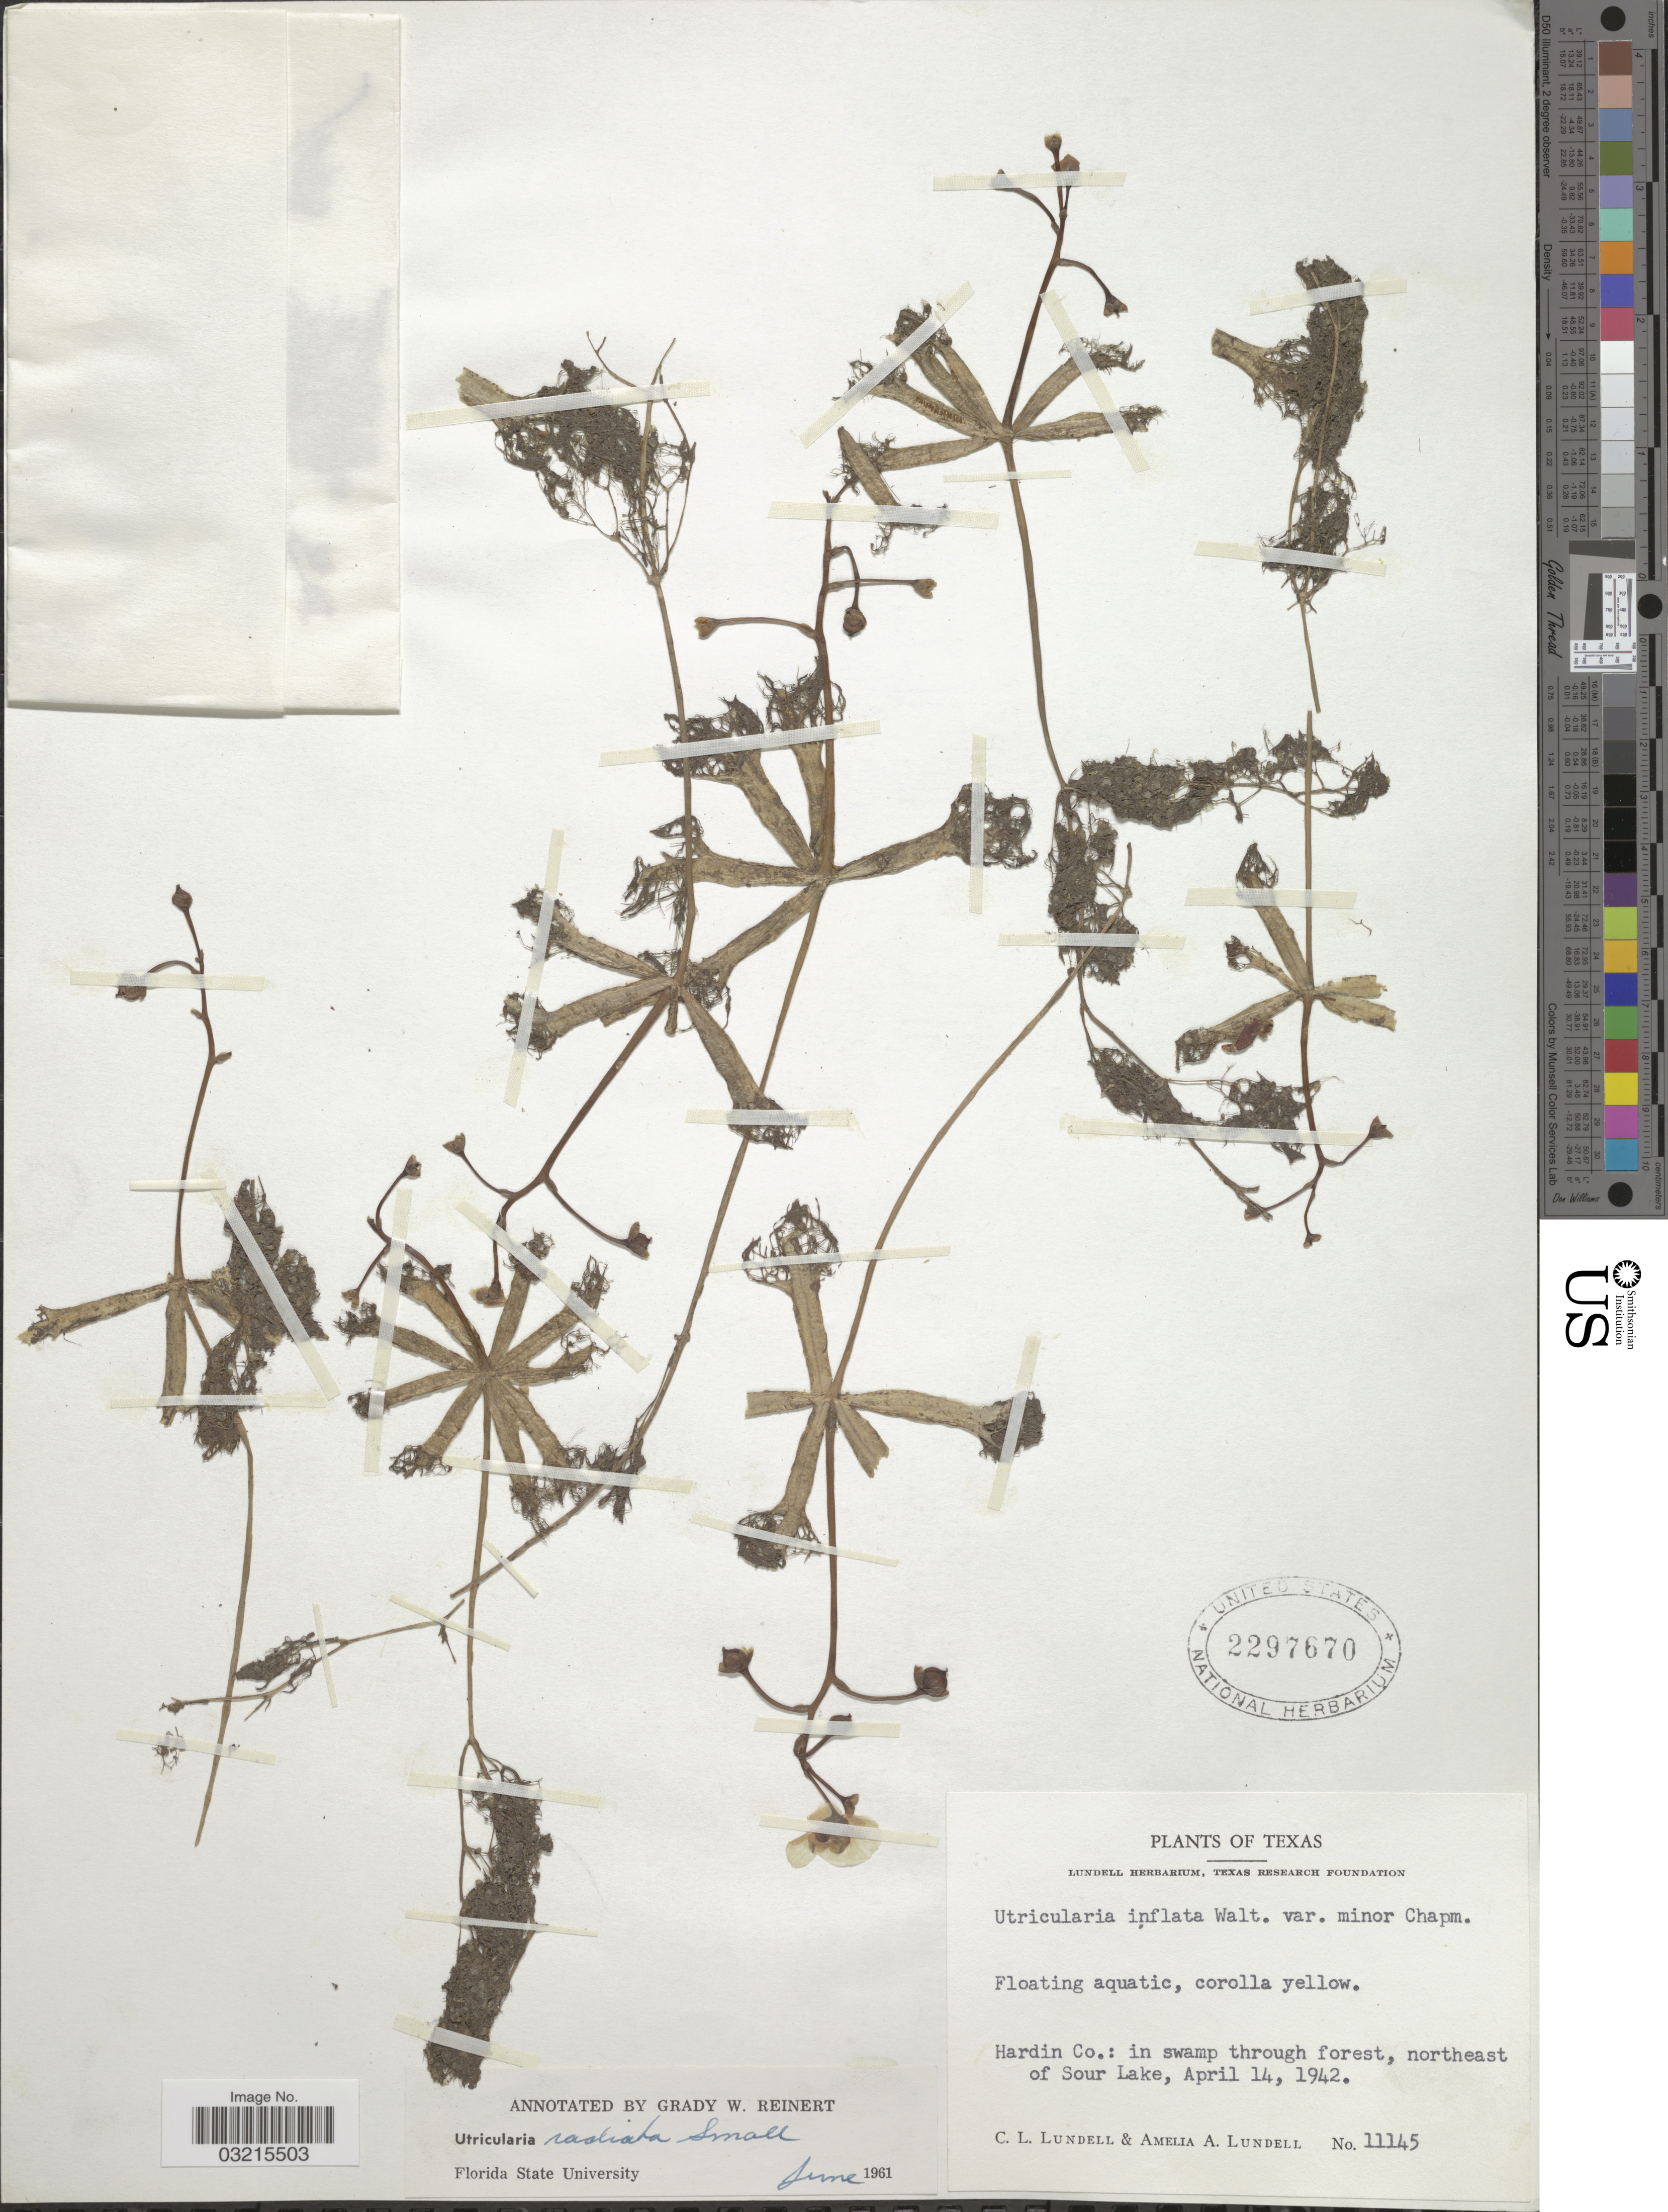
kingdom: Plantae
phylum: Tracheophyta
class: Magnoliopsida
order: Lamiales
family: Lentibulariaceae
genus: Utricularia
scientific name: Utricularia radiata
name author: Small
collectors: C. L. Lundell & A. A. Lundell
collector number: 11145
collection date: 1942-04-14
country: United States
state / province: Texas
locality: Hardin Co.: in swamp through forest, northeast of Sour Lake.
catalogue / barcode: US 2297670